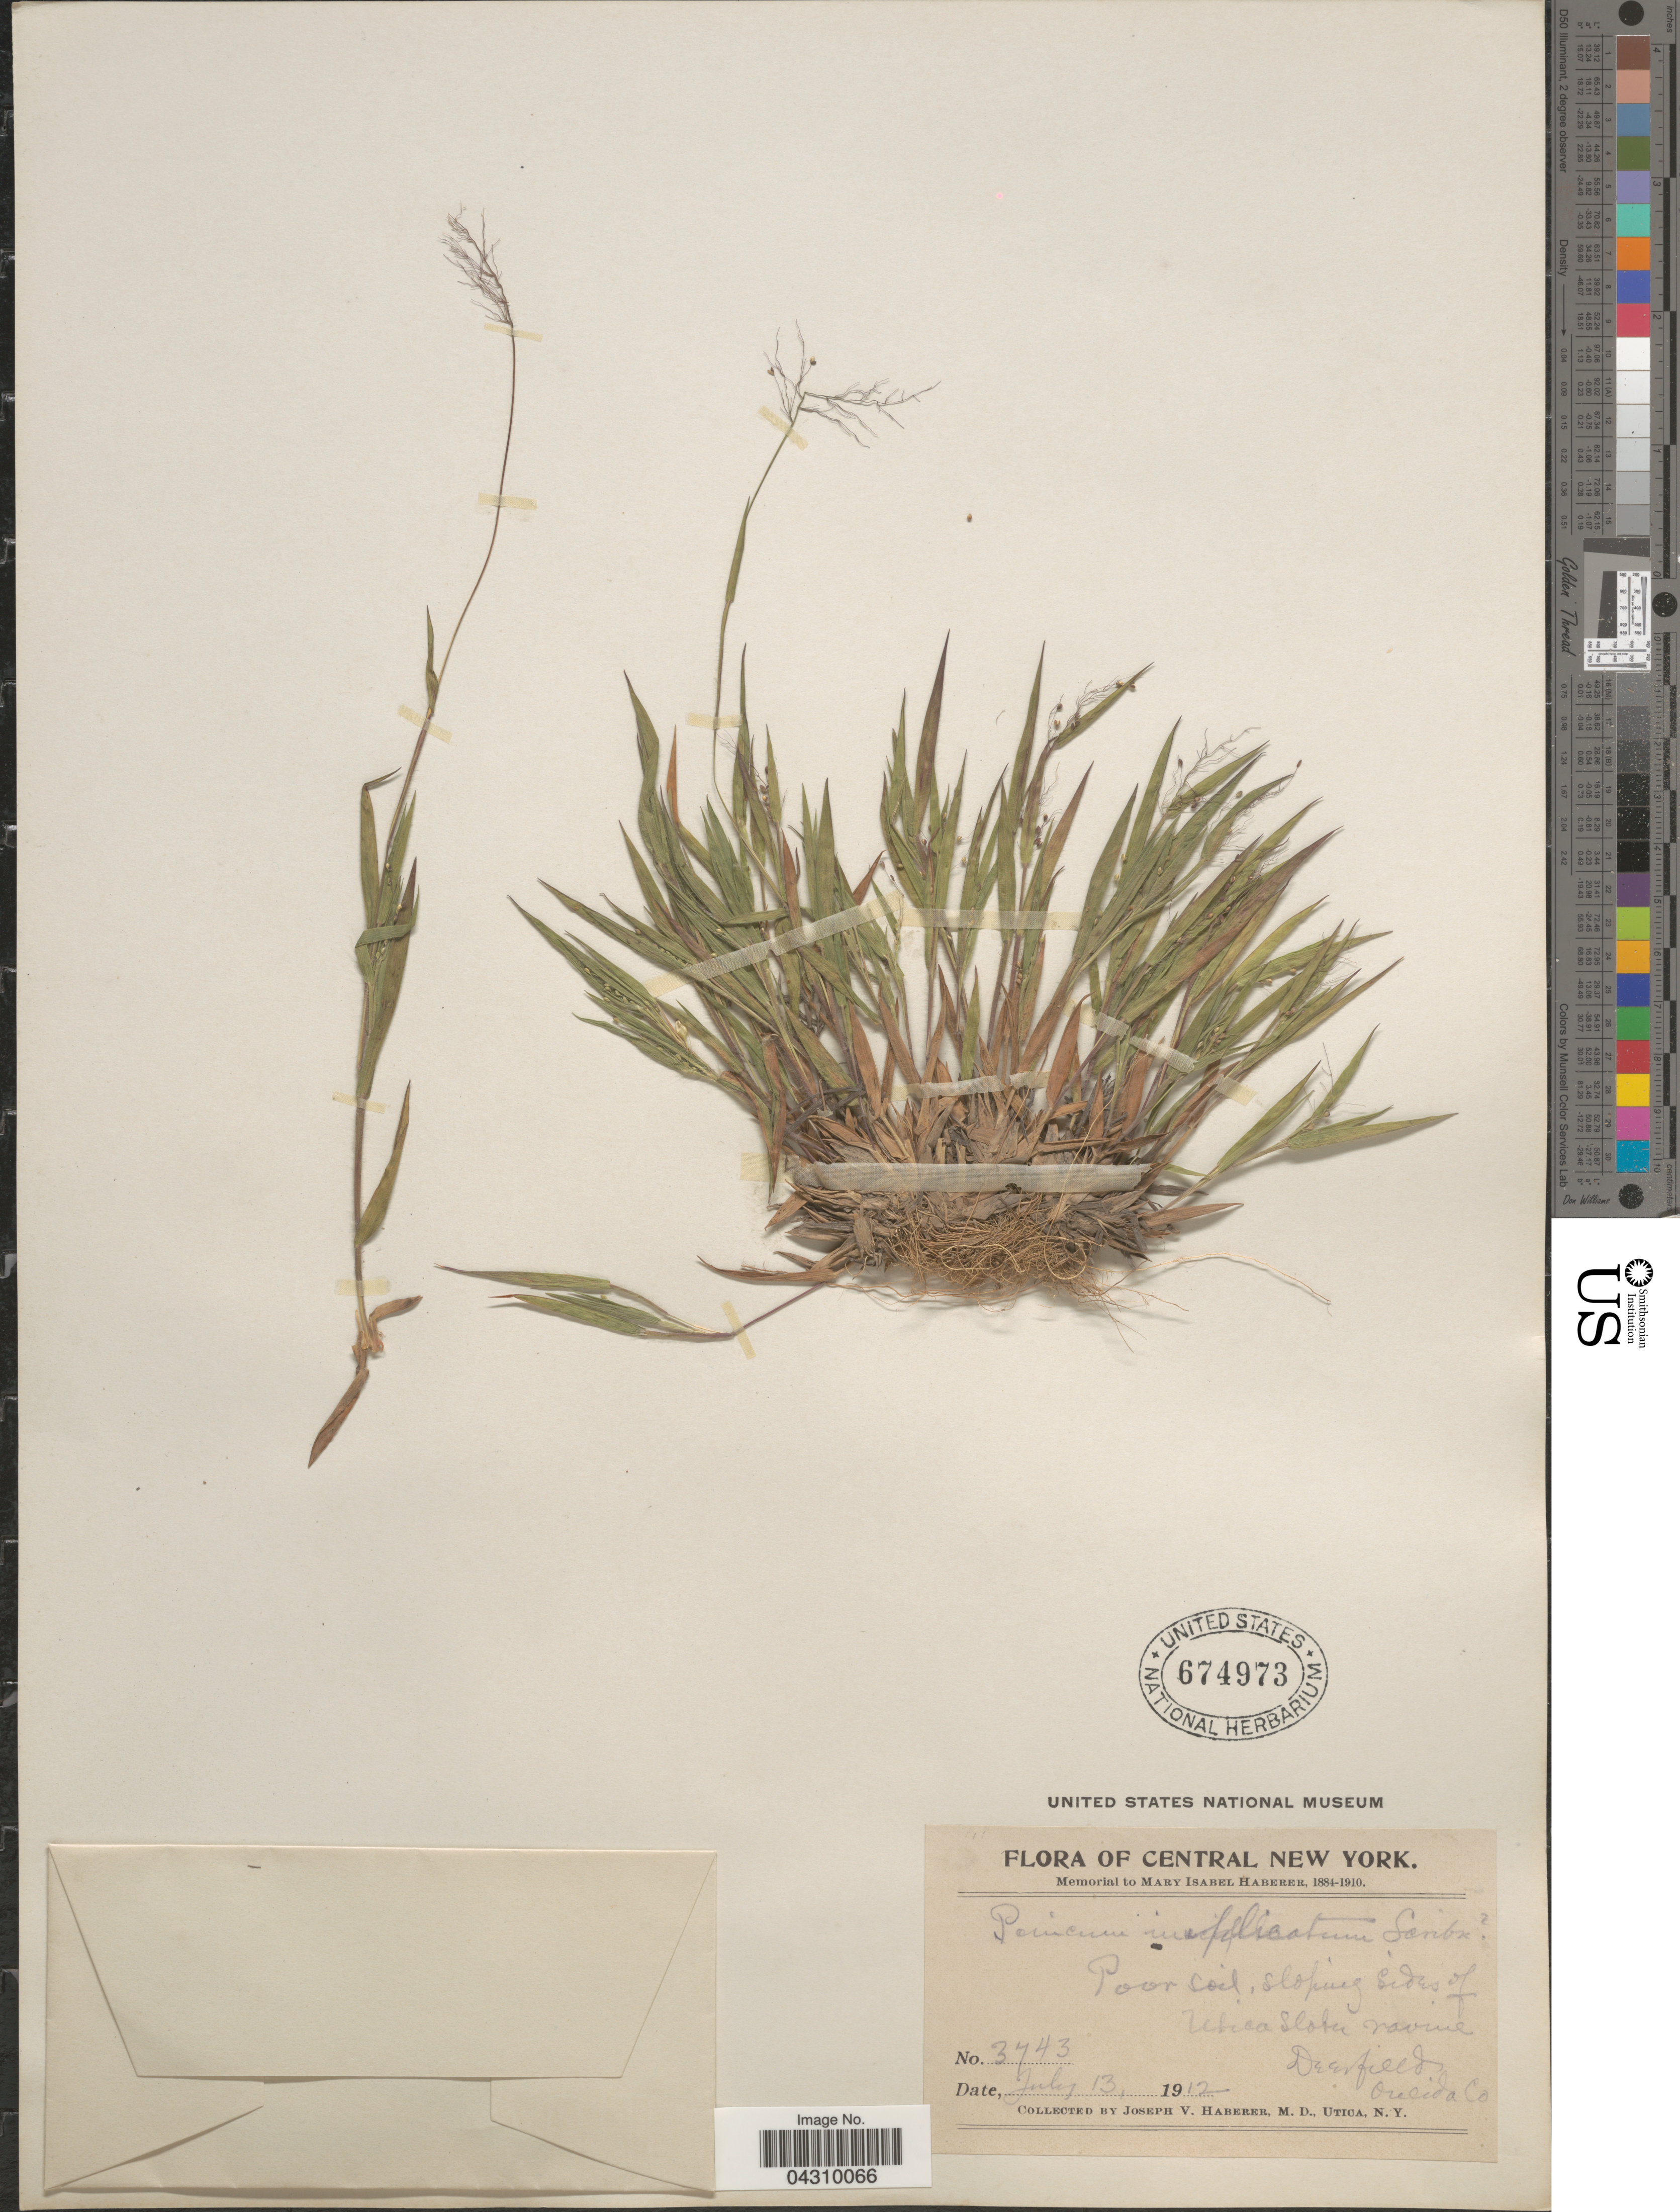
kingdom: Plantae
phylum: Tracheophyta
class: Liliopsida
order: Poales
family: Poaceae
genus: Dichanthelium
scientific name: Dichanthelium acuminatum var. acuminatum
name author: (Sw.) Gould & C.A. Clark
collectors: J. V. Haberer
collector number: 3743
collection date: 1912-07-13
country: United States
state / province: New York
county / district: Oneida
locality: Central New York. Poor soil, sloping sides of Utica Slopes ravine. Deerfield. Oneida Co.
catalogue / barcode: US 674973